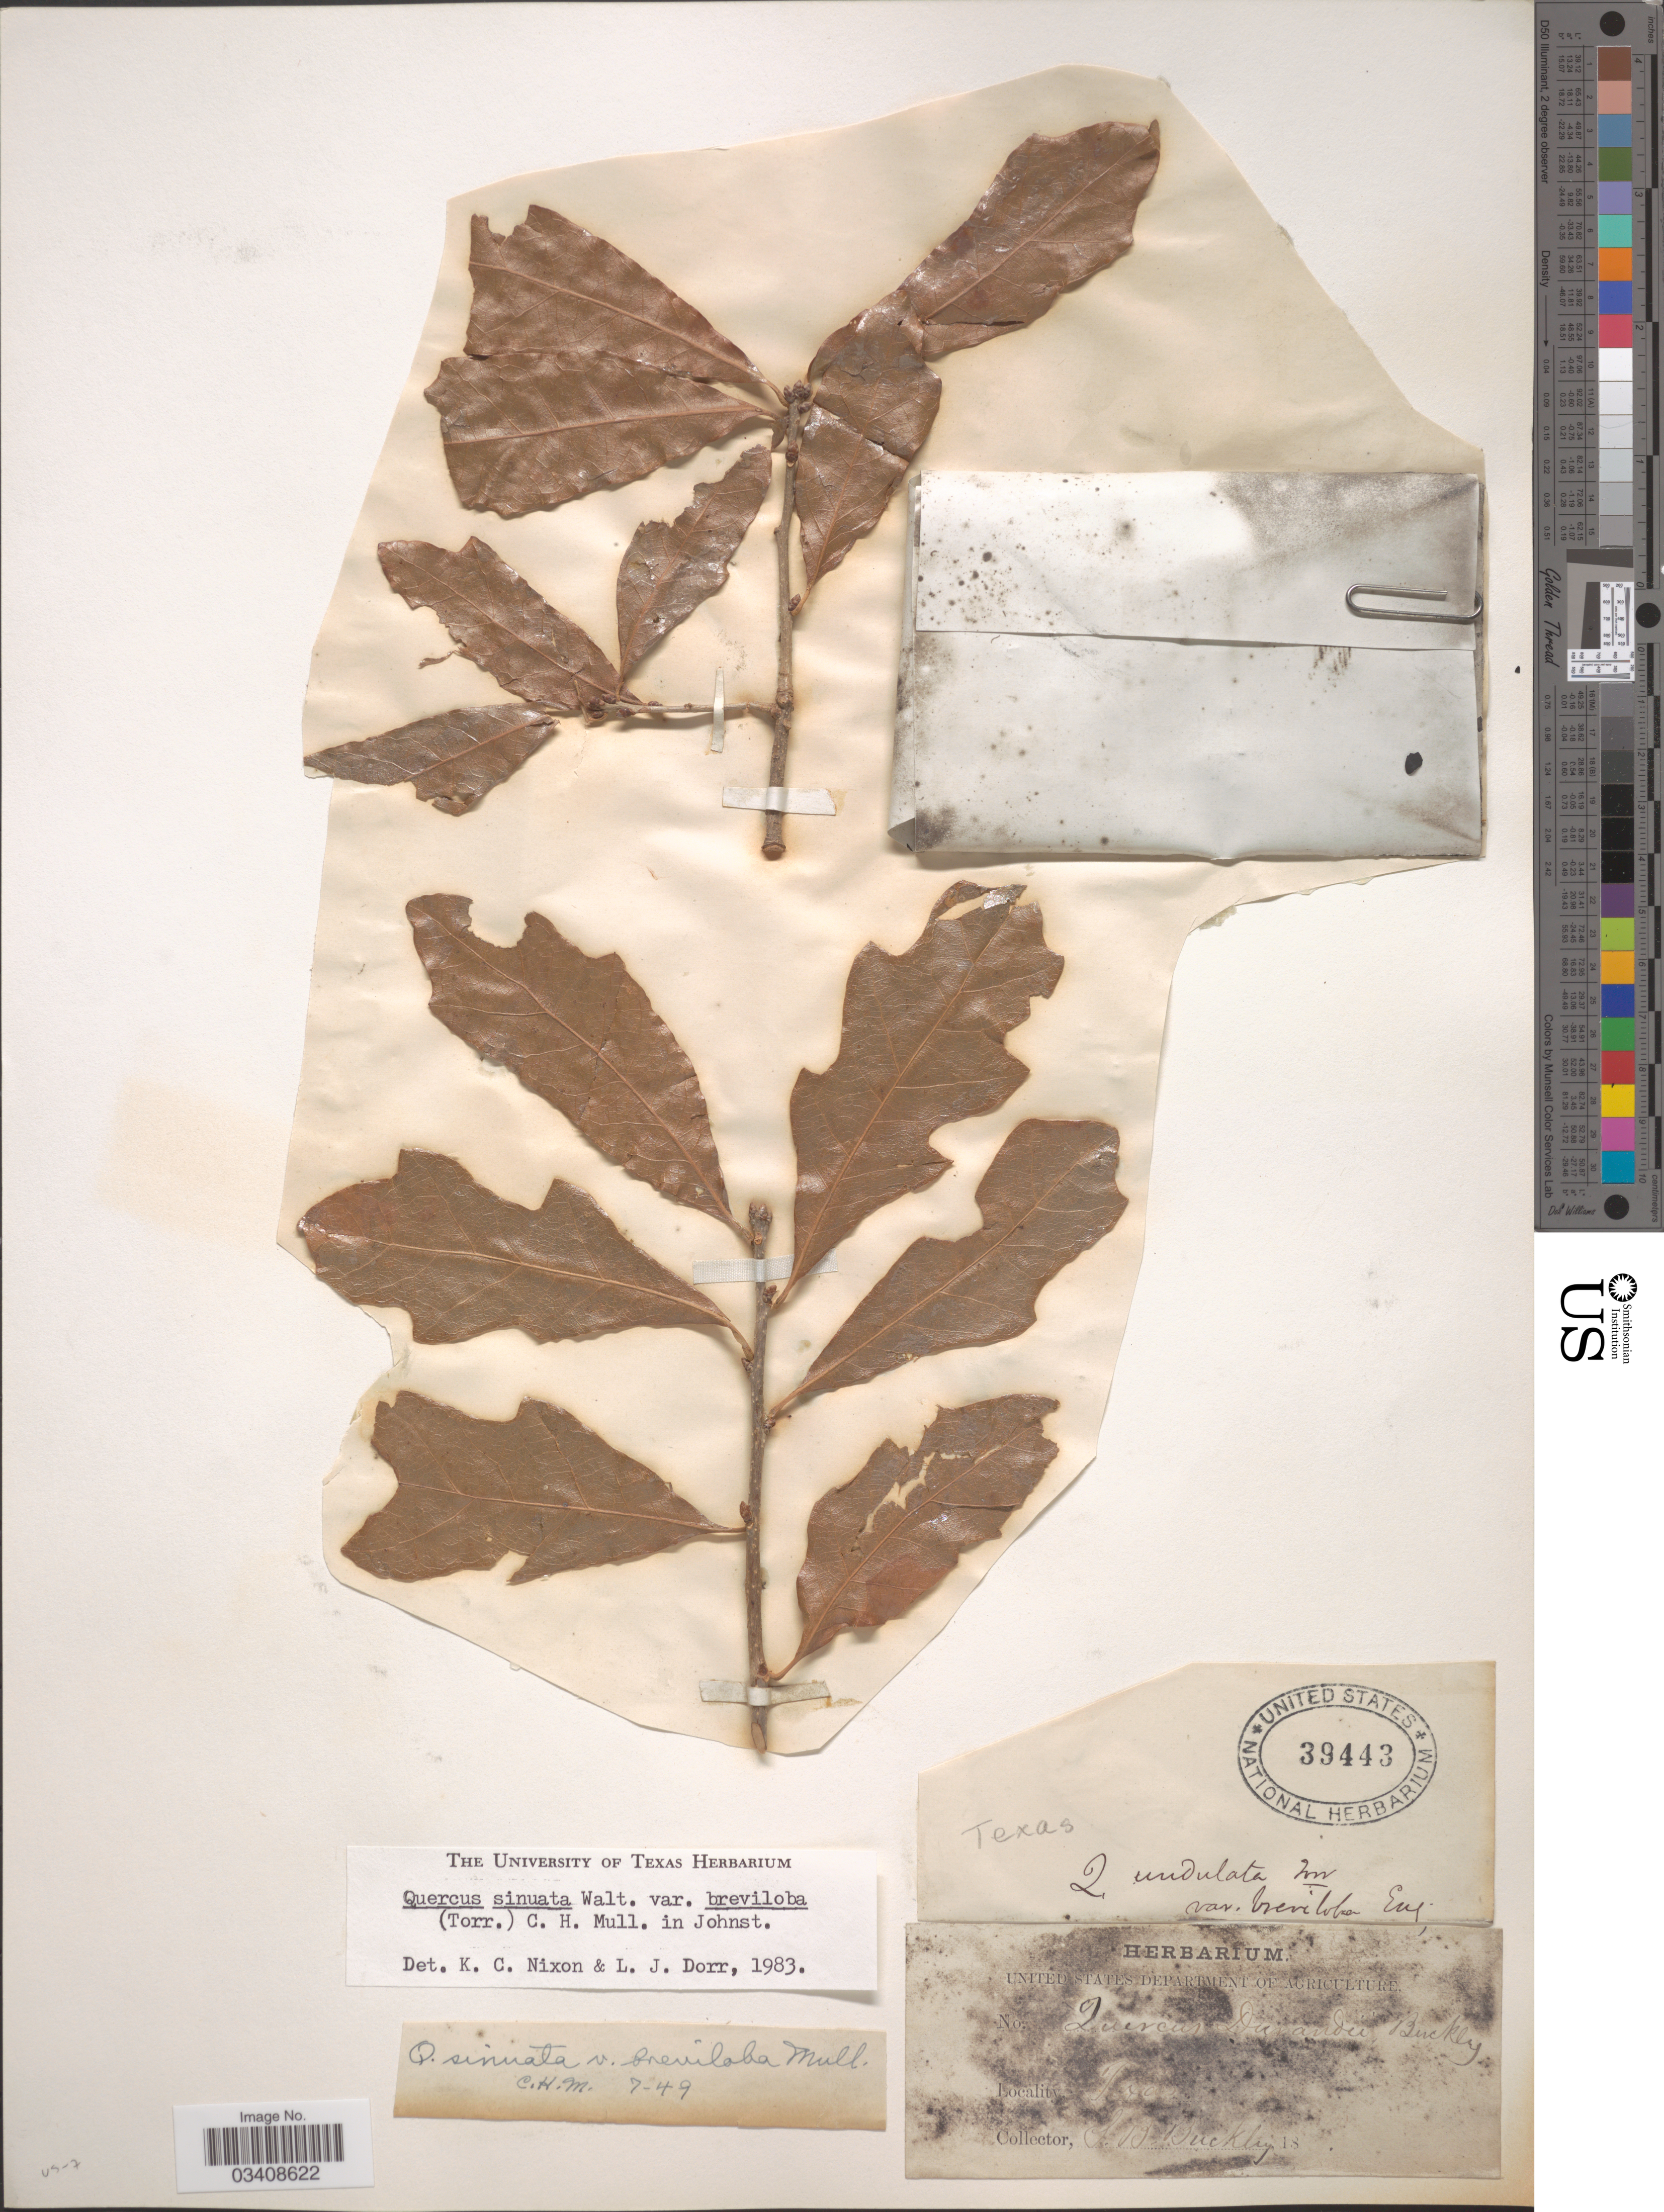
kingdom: Plantae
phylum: Tracheophyta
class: Magnoliopsida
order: Fagales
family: Fagaceae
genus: Quercus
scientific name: Quercus sinuata var. breviloba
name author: C.H. Mull.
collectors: S. B. Buckley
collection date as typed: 18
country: United States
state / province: Texas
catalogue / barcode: US 39443